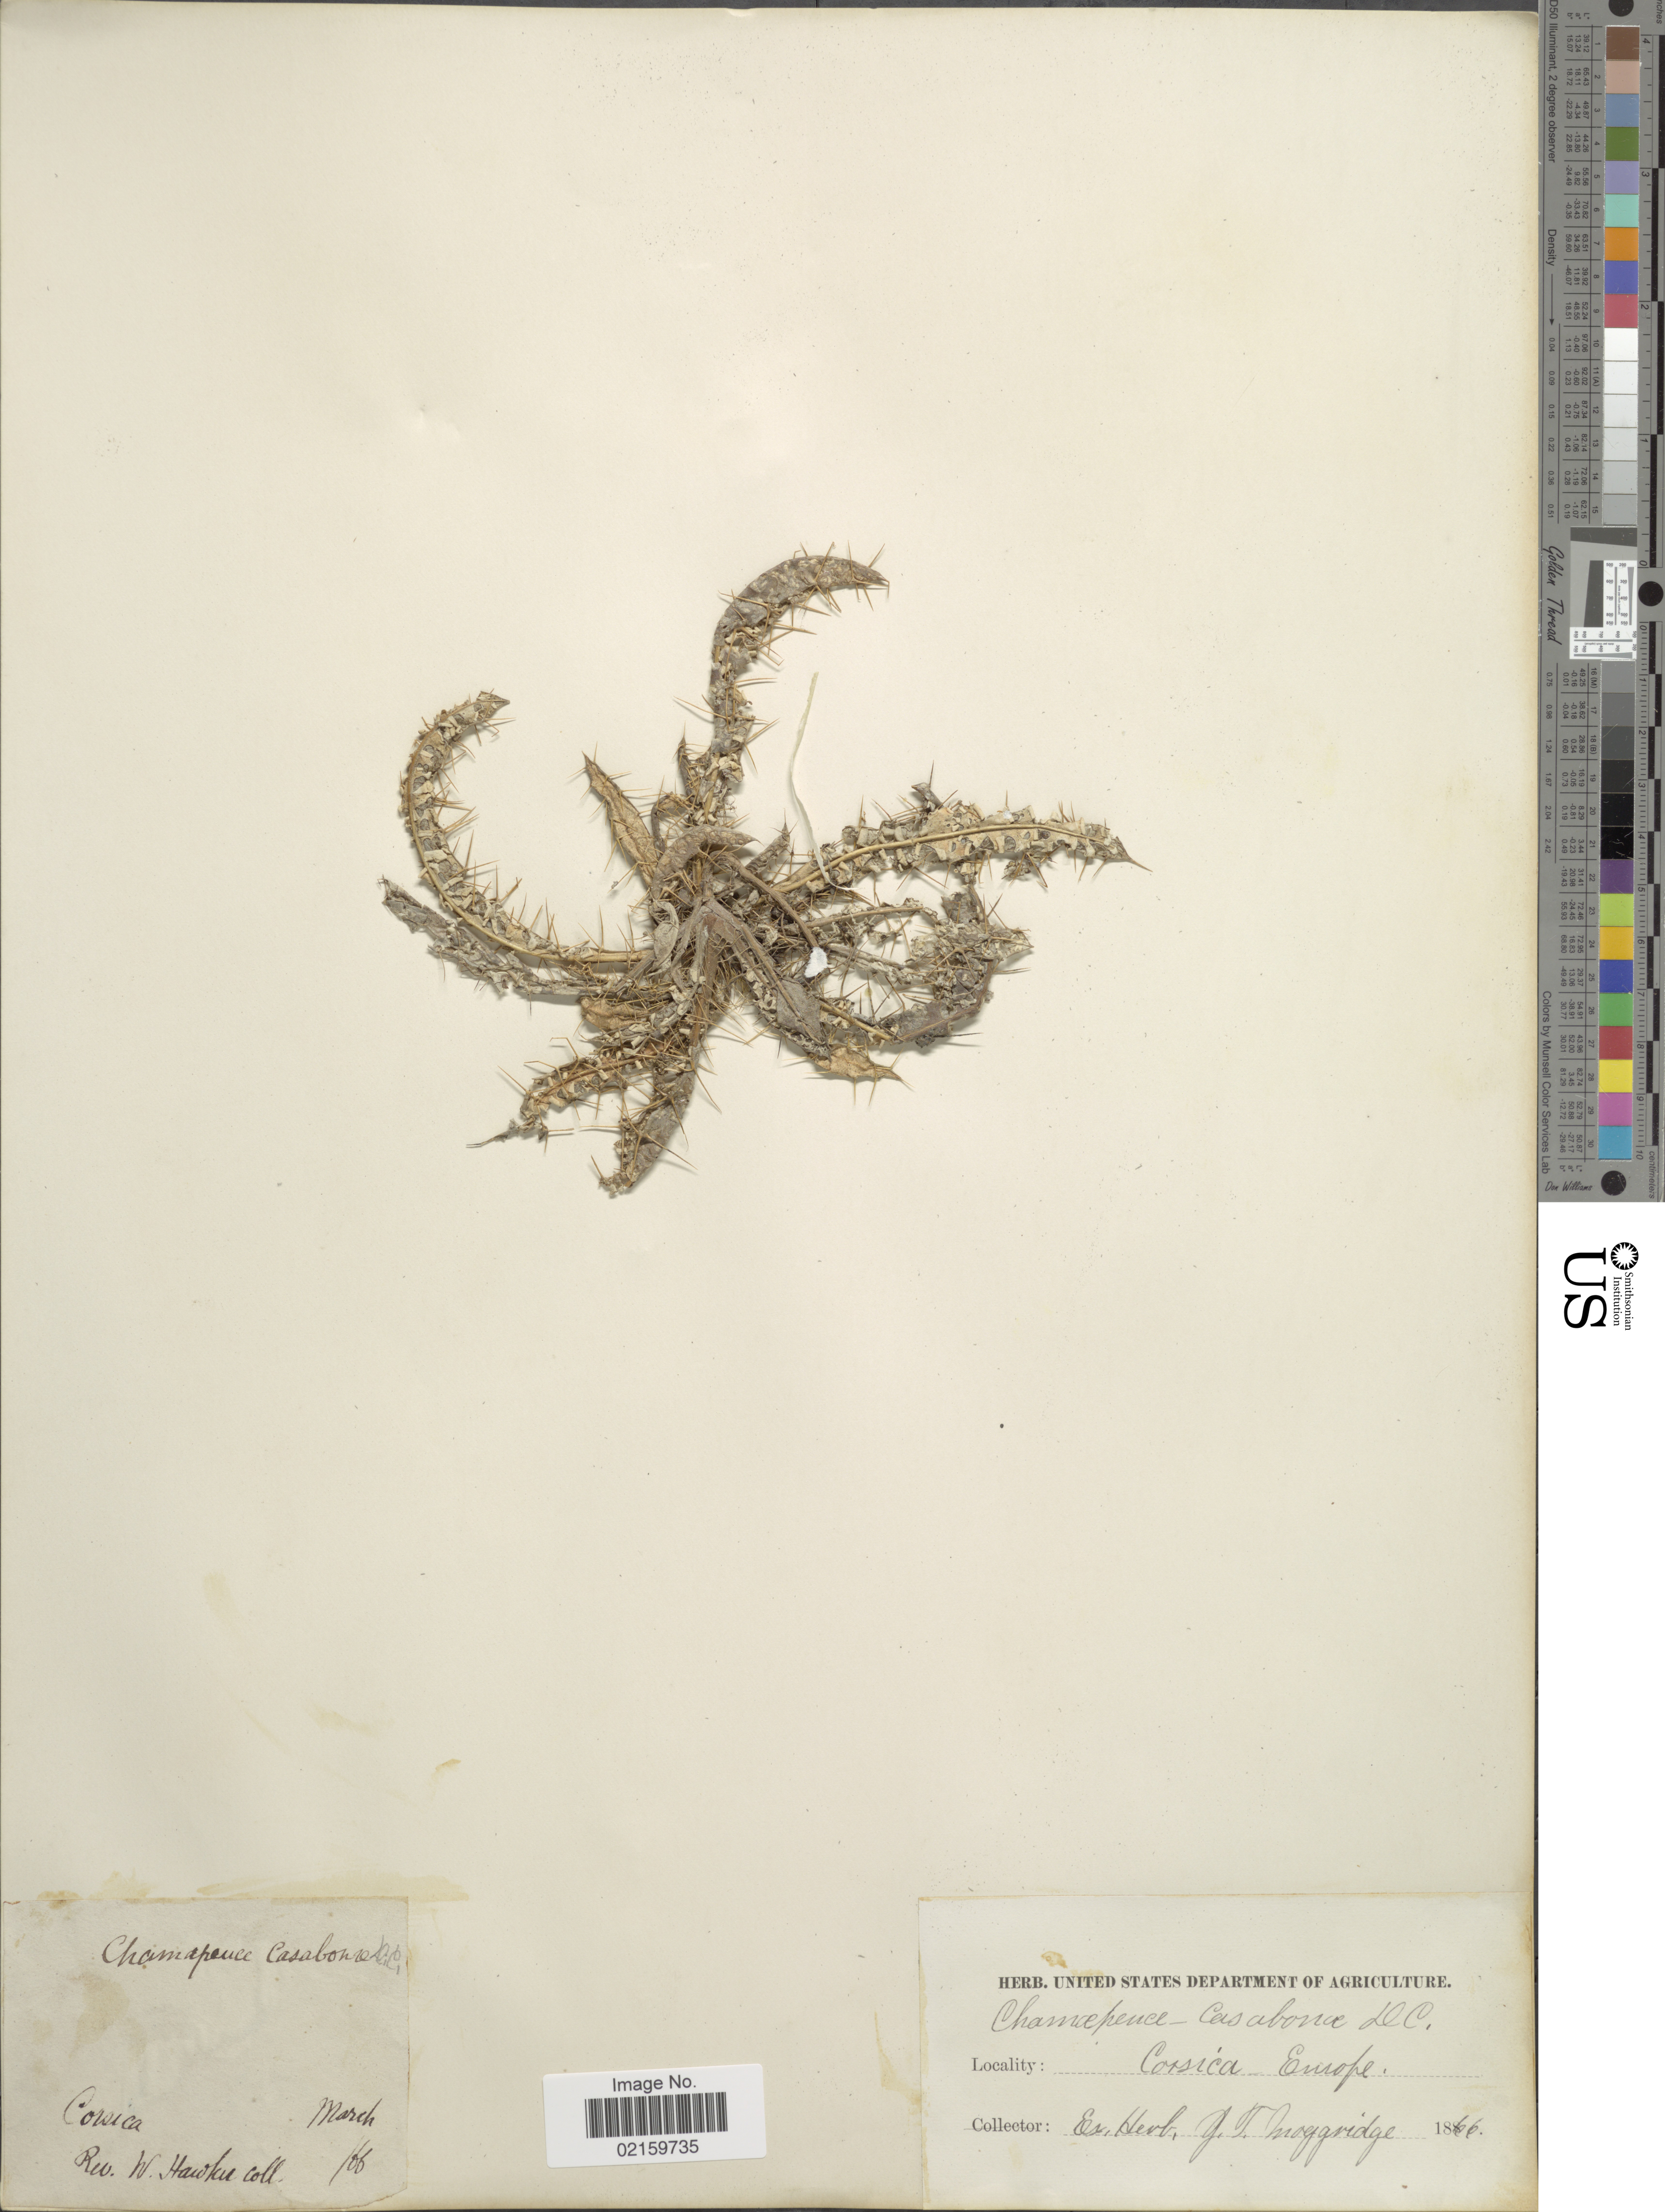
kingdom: Plantae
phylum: Tracheophyta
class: Magnoliopsida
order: Asterales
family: Asteraceae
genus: Ptilostemon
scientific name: Ptilostemon casabonae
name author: (L.) Greuter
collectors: ex herb. J.T. Moggridge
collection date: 1866-03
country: France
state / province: Corsica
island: Corse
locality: Corsica